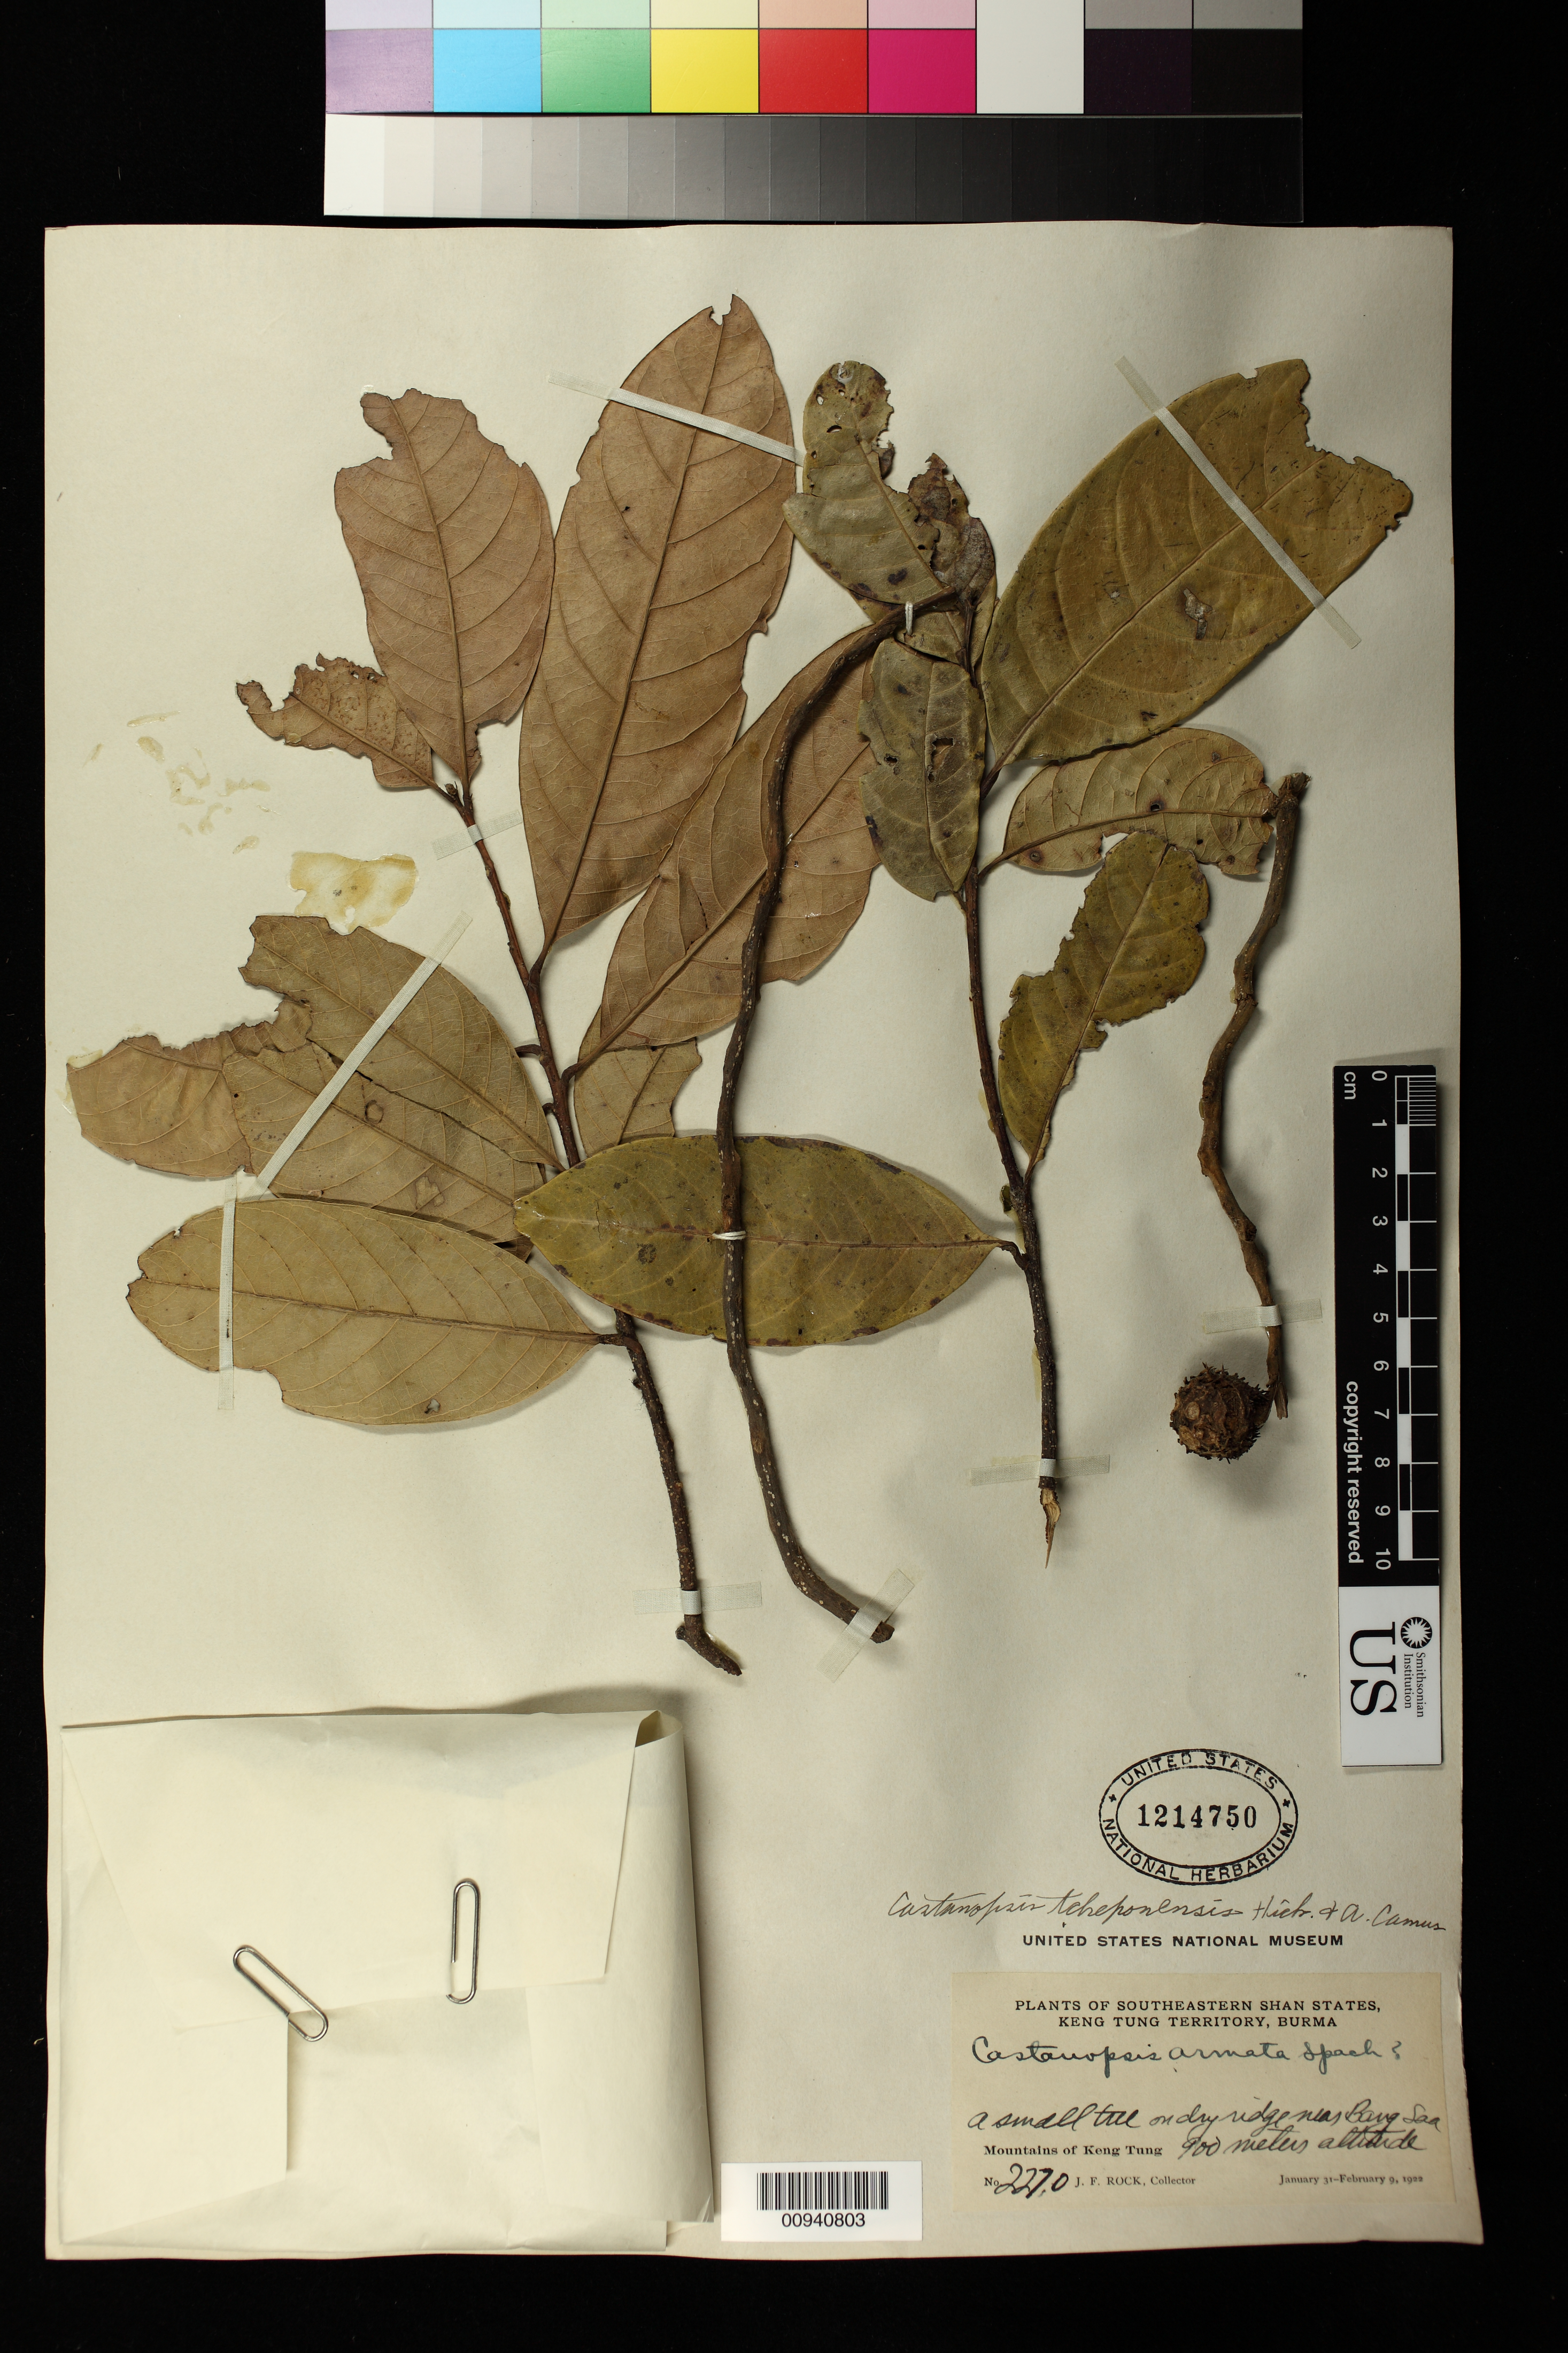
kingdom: Plantae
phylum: Tracheophyta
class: Magnoliopsida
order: Fagales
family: Fagaceae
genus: Castanopsis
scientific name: Castanopsis tcheponensis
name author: Hickel & A. Camus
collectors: J. F. Rock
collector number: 2270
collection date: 1922-01-31/1922-02-01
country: Myanmar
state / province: Shan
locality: Keng Tung Territory, between Pang Hol Hpi and Peng Sai.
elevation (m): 810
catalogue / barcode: US 1214750